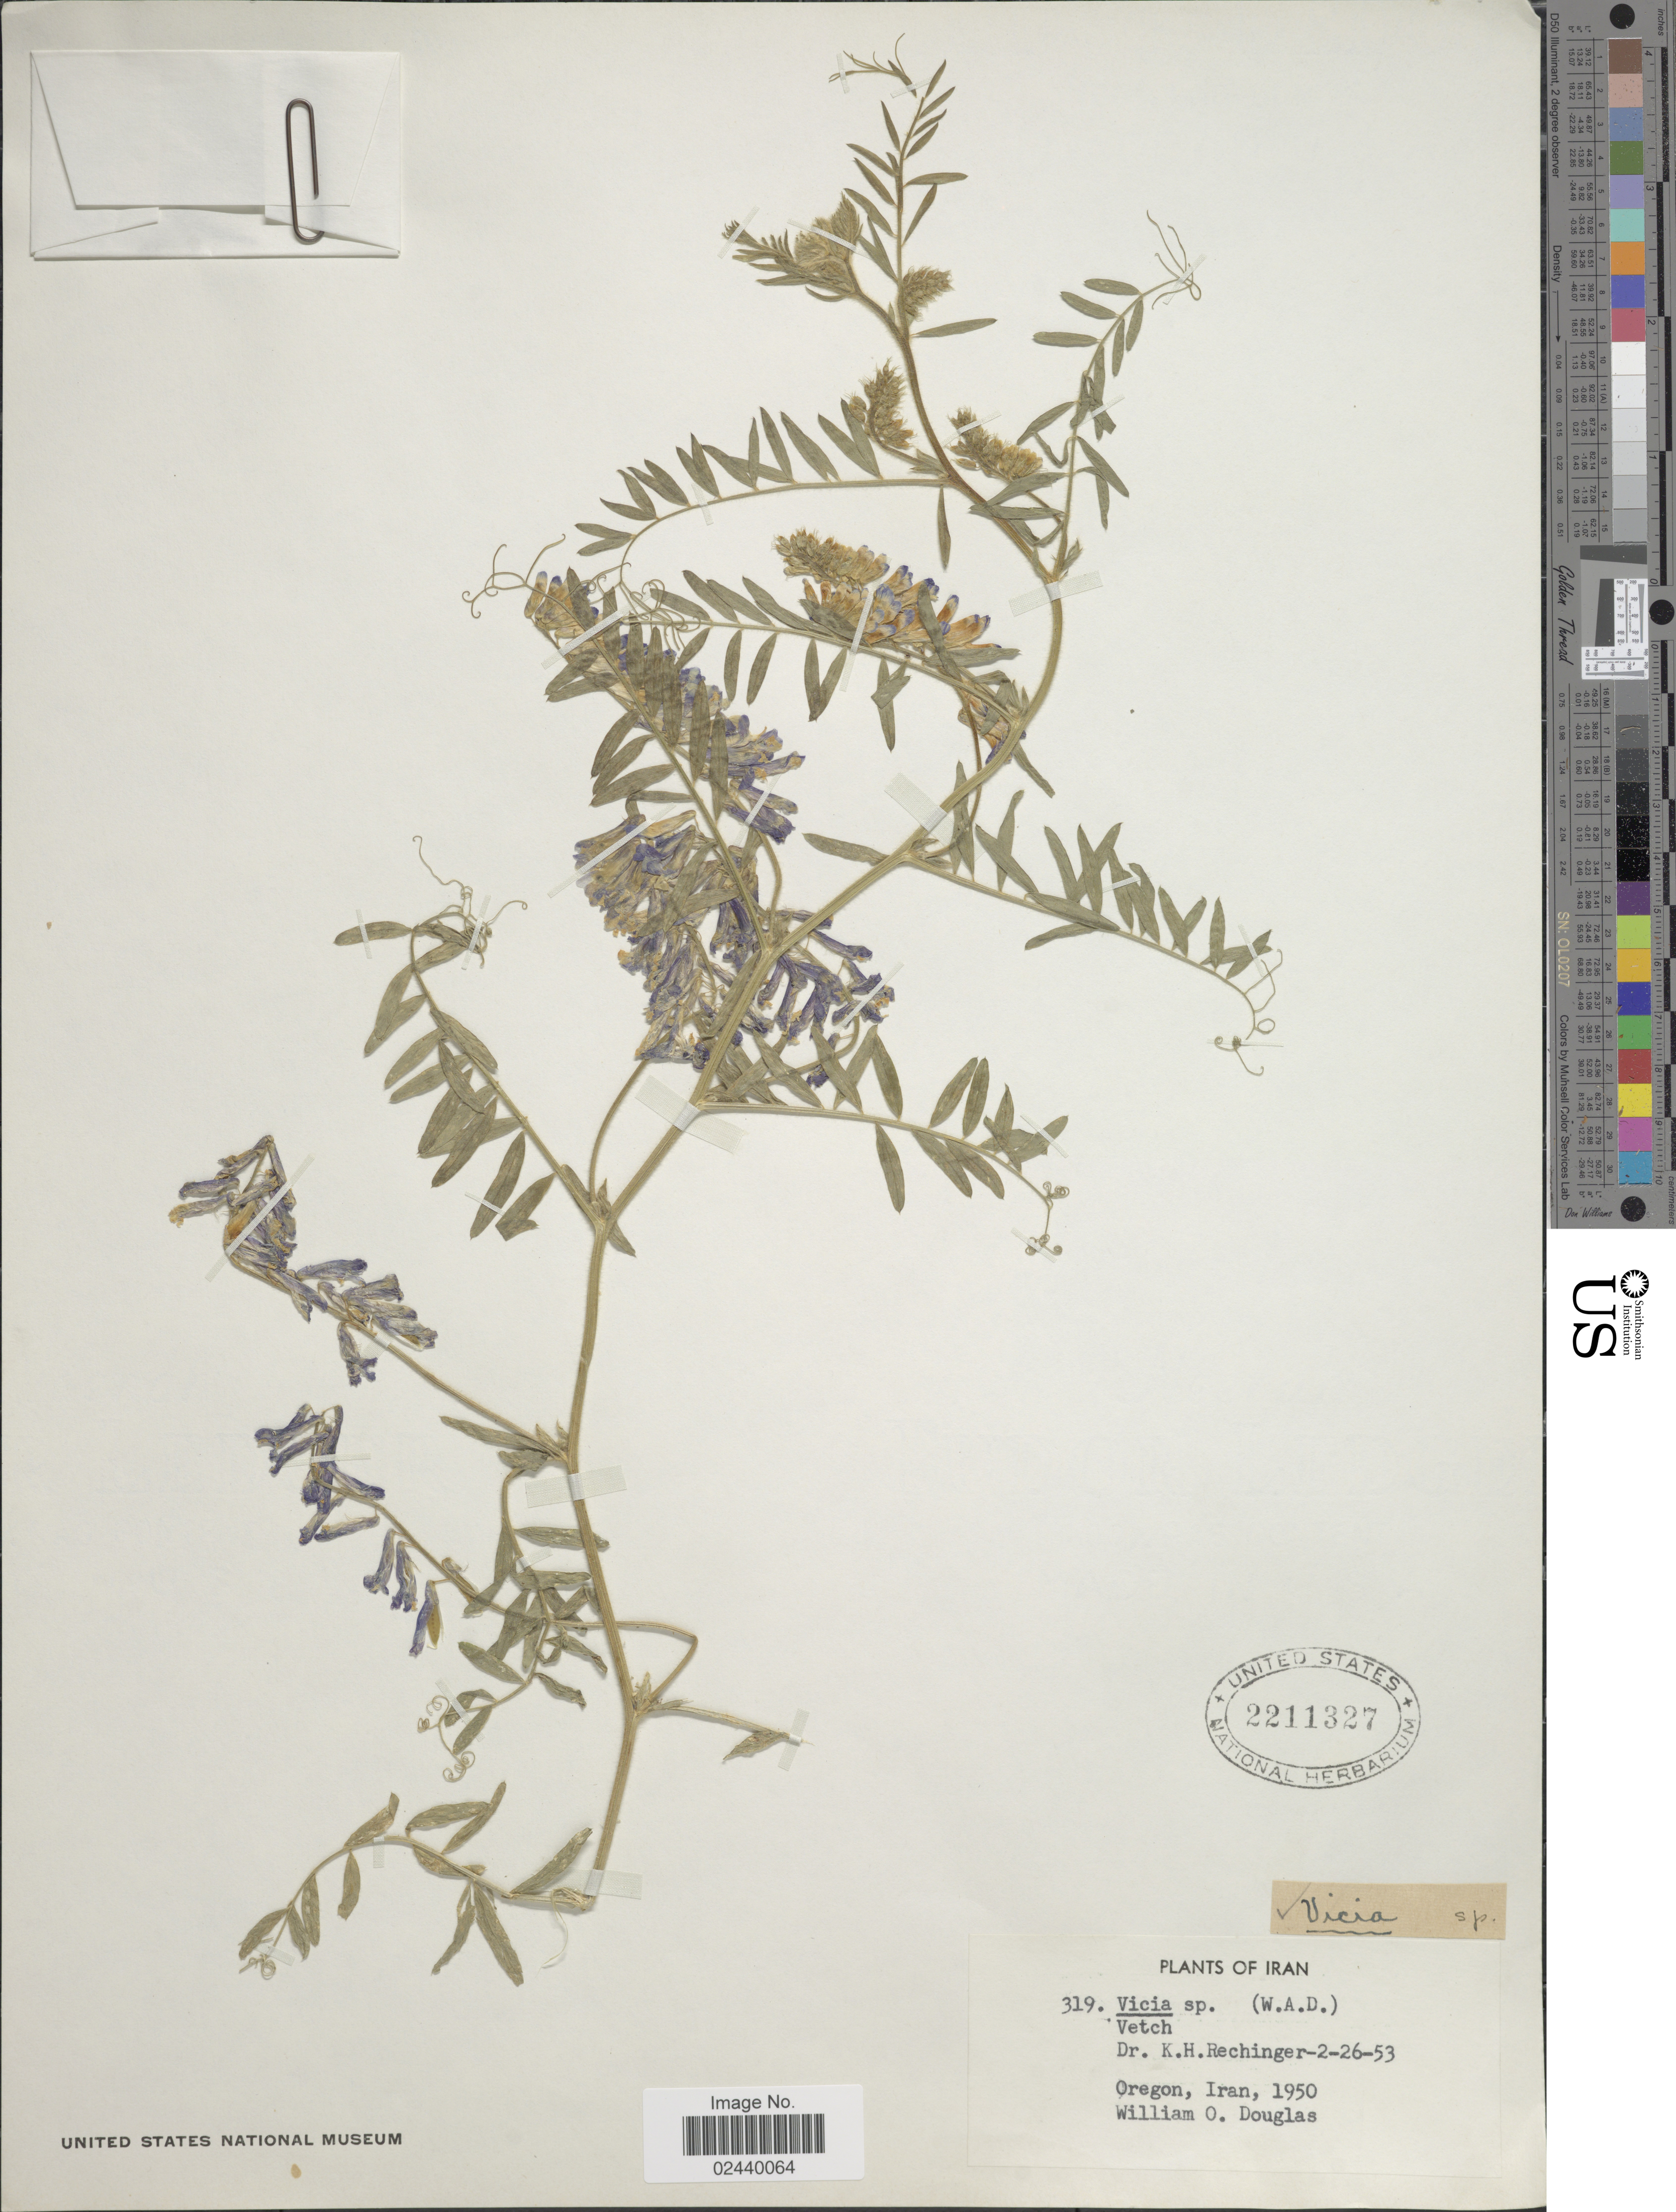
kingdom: Plantae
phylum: Tracheophyta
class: Magnoliopsida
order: Fabales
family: Fabaceae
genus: Vicia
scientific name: Vicia sp.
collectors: W. Douglas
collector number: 319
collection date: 1950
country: Iran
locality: Oregon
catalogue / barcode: US 2211327